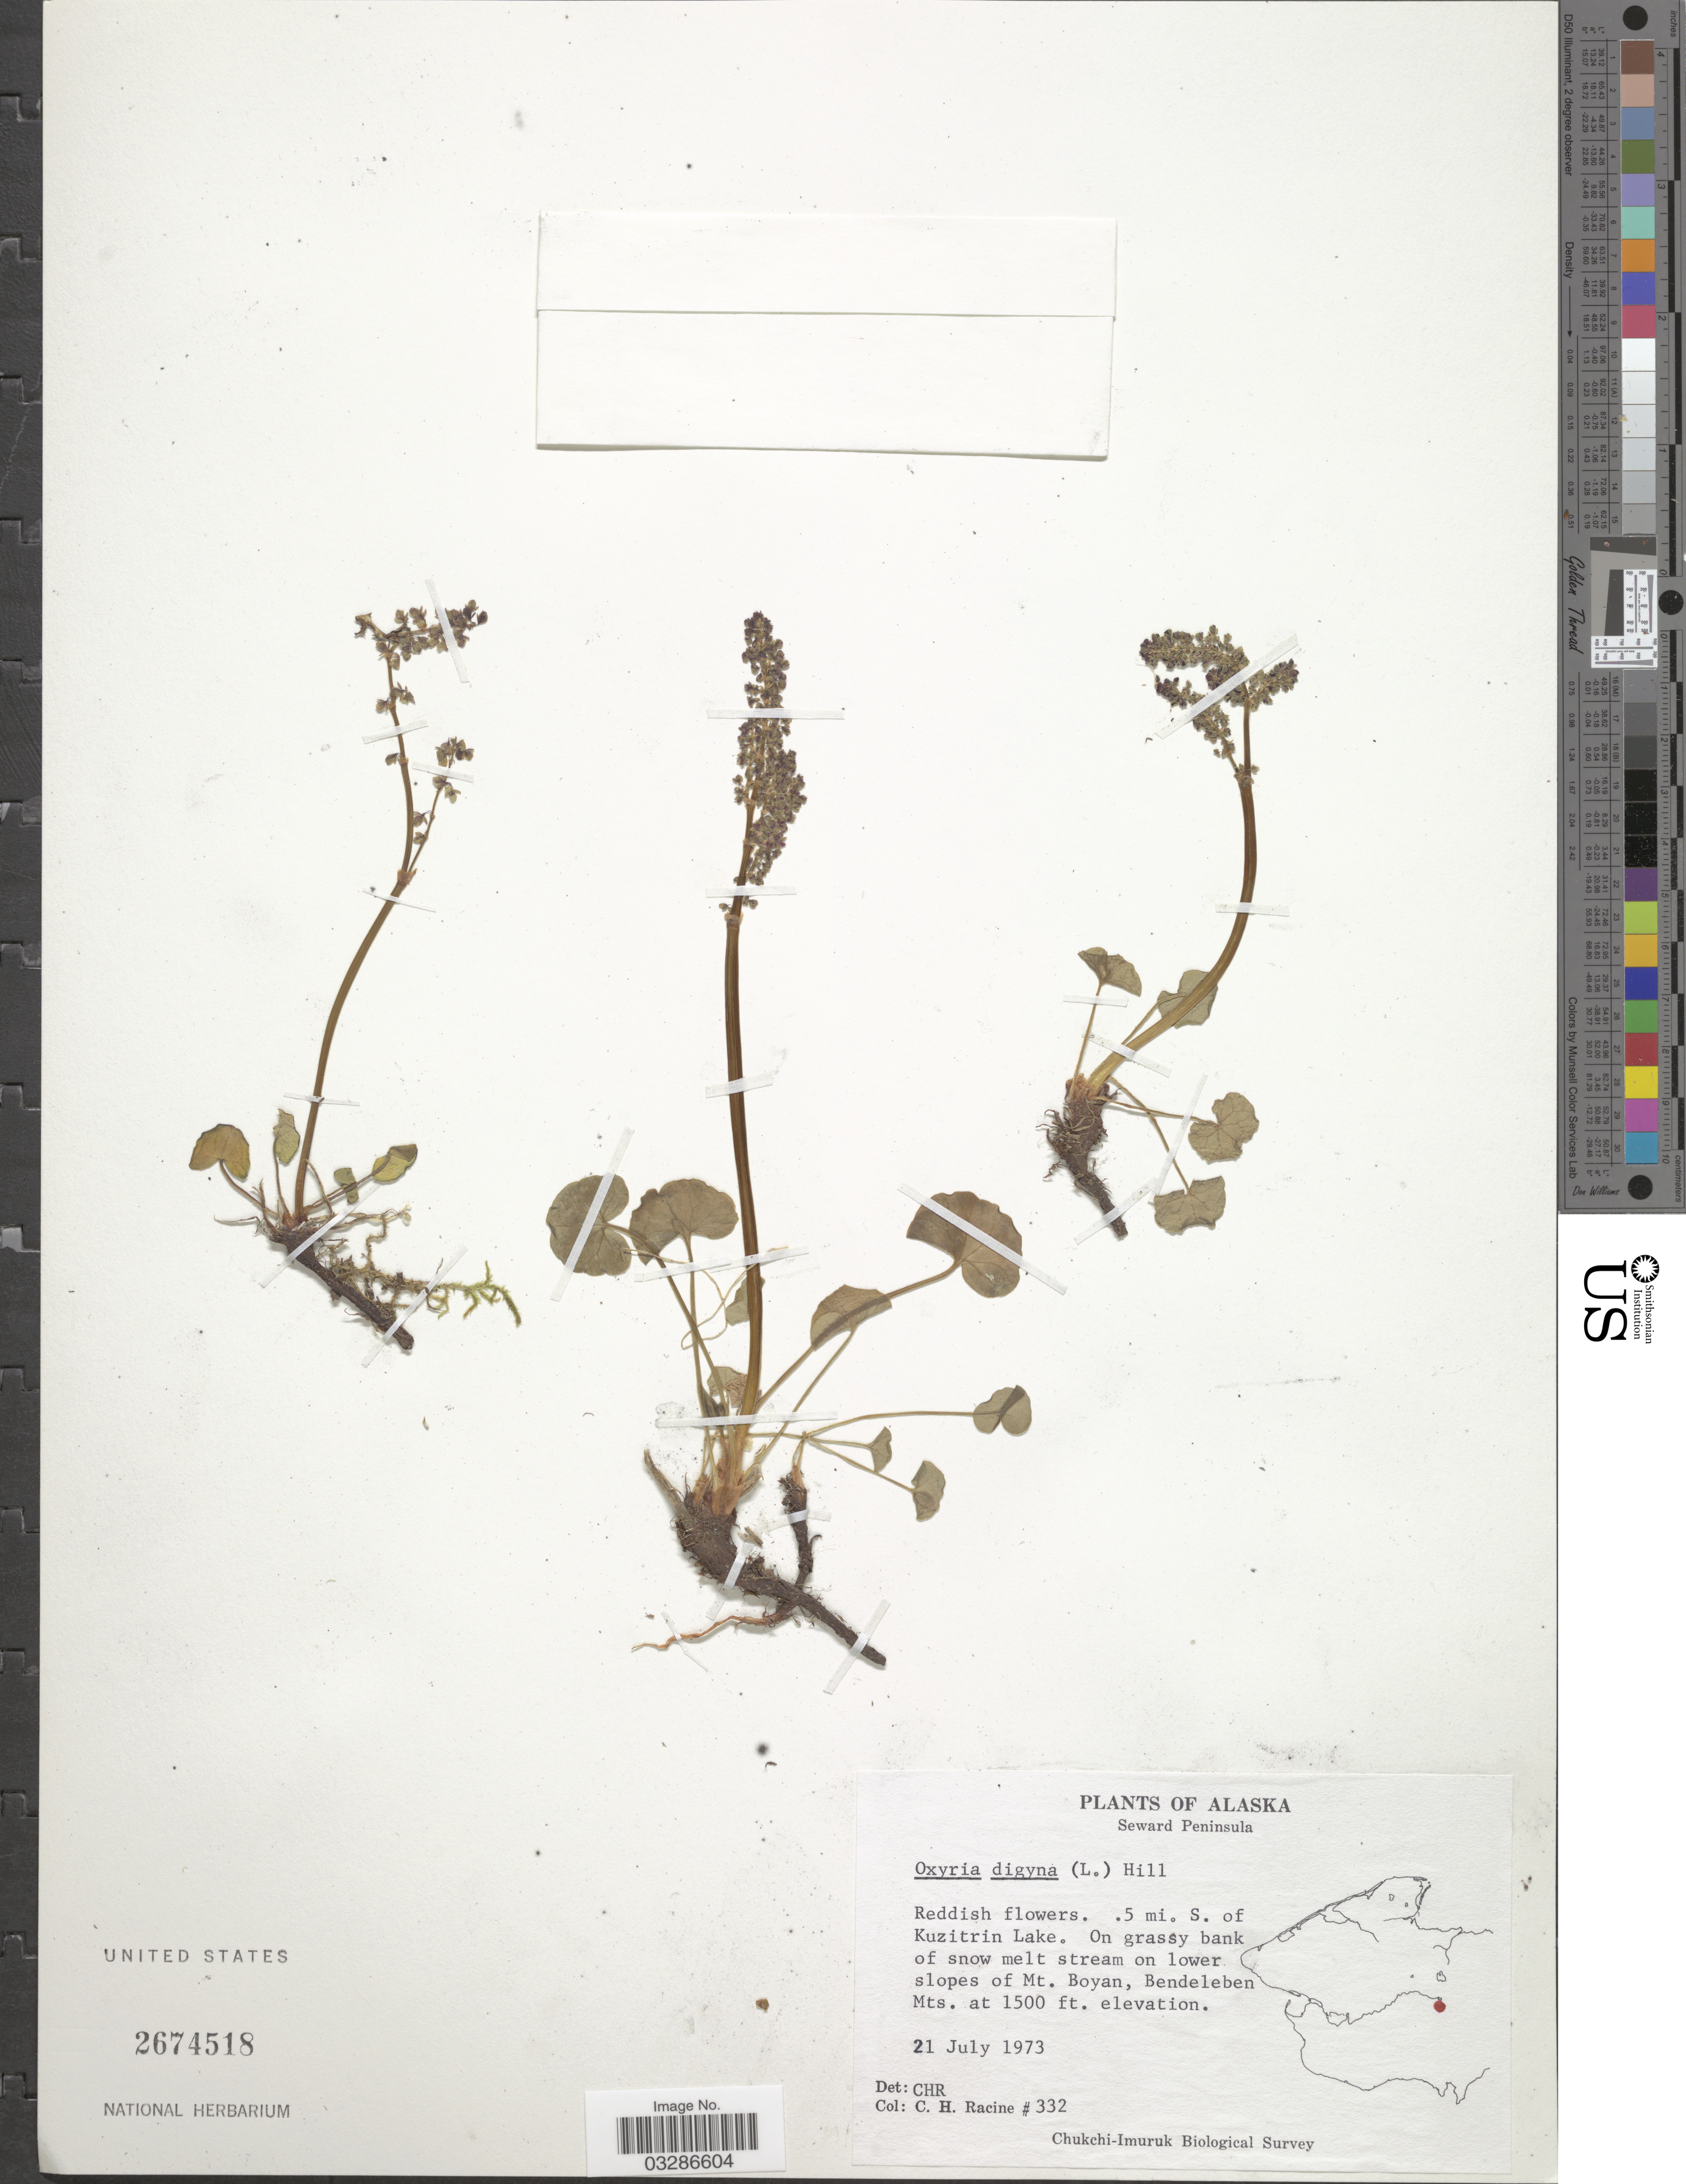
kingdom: Plantae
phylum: Tracheophyta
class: Magnoliopsida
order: Caryophyllales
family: Polygonaceae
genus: Oxyria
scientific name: Oxyria digyna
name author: (L.) Hill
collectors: C. Racine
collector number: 332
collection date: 1973-07-21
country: United States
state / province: Alaska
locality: Seward Peninsula, 5 mi. S. of Kuzitrin Lake. On grassy bank of snow melt stream on lower slopes of Mt. Boyan, Bendeleben Mts.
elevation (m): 457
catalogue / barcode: US 2674518